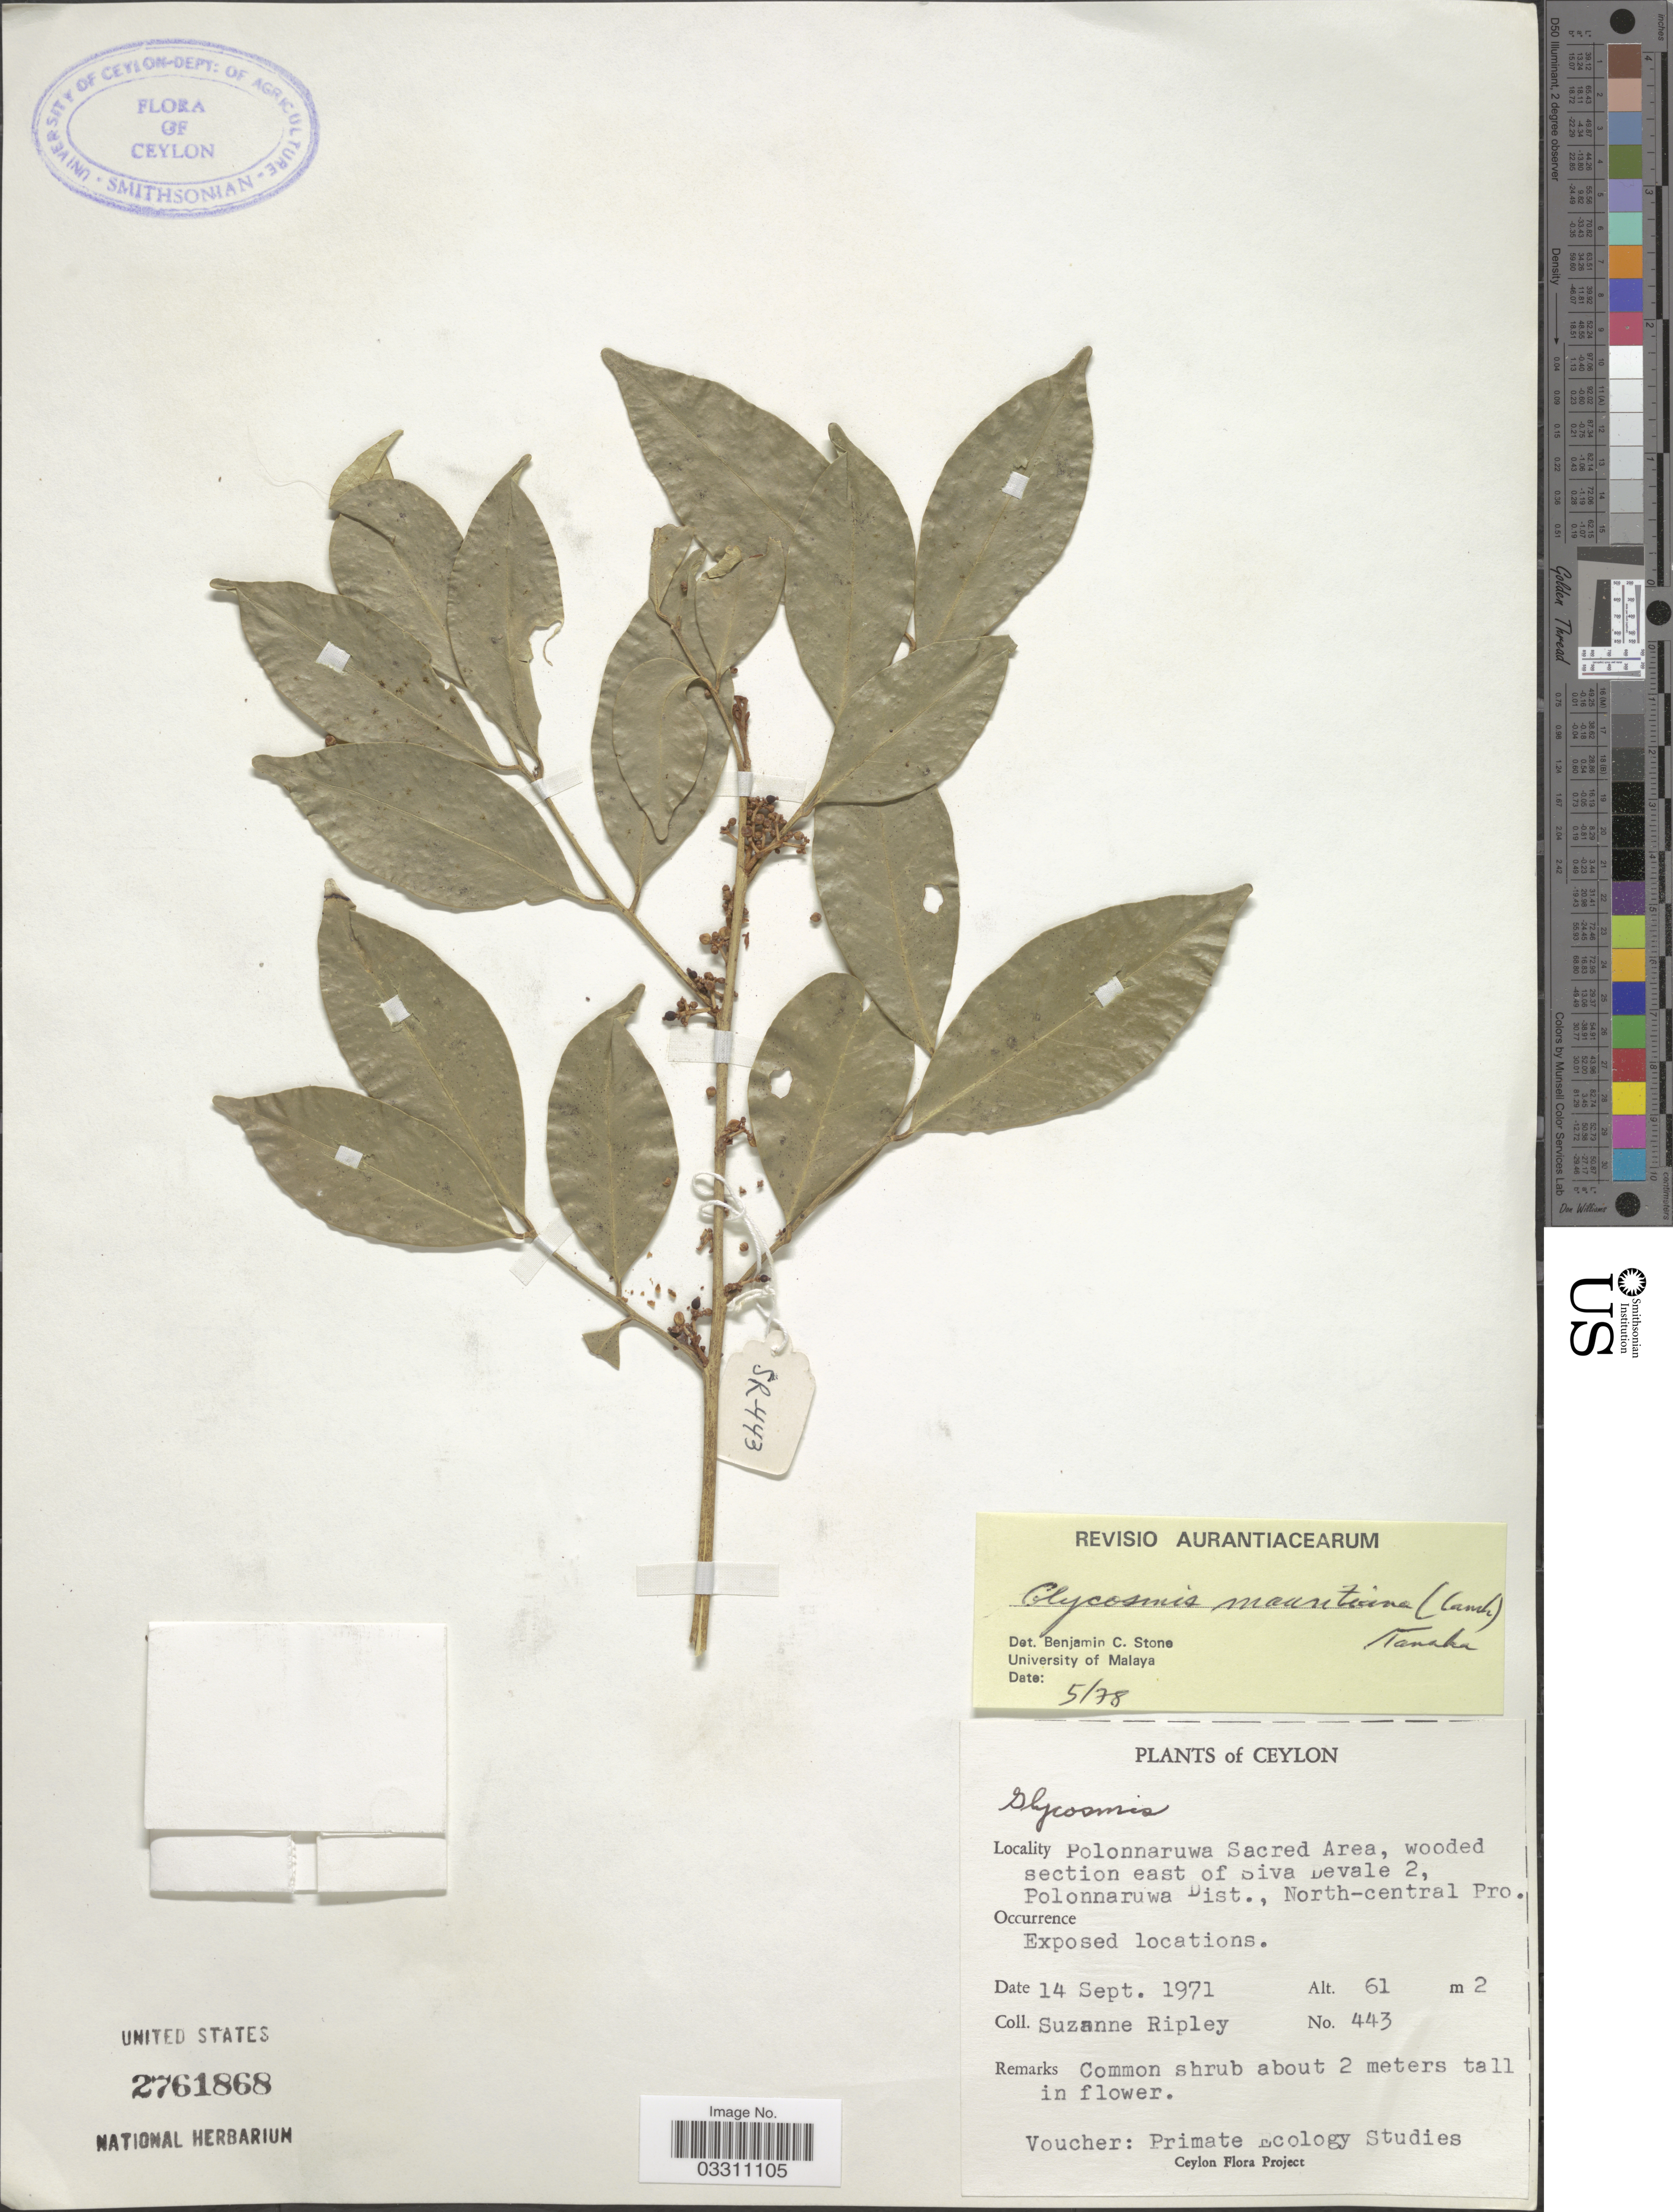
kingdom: Plantae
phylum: Tracheophyta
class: Magnoliopsida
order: Sapindales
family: Rutaceae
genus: Glycosmis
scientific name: Glycosmis mauritiana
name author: (Lamkey) Tanaka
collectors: S. Ripley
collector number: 443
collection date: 1971-09-14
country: Sri Lanka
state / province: North Central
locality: Ceylon, Polonnaruwa Sacred Area, wooded section east of Siva Devale 2, Polonaruwa Dist.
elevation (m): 61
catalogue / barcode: US 2761868